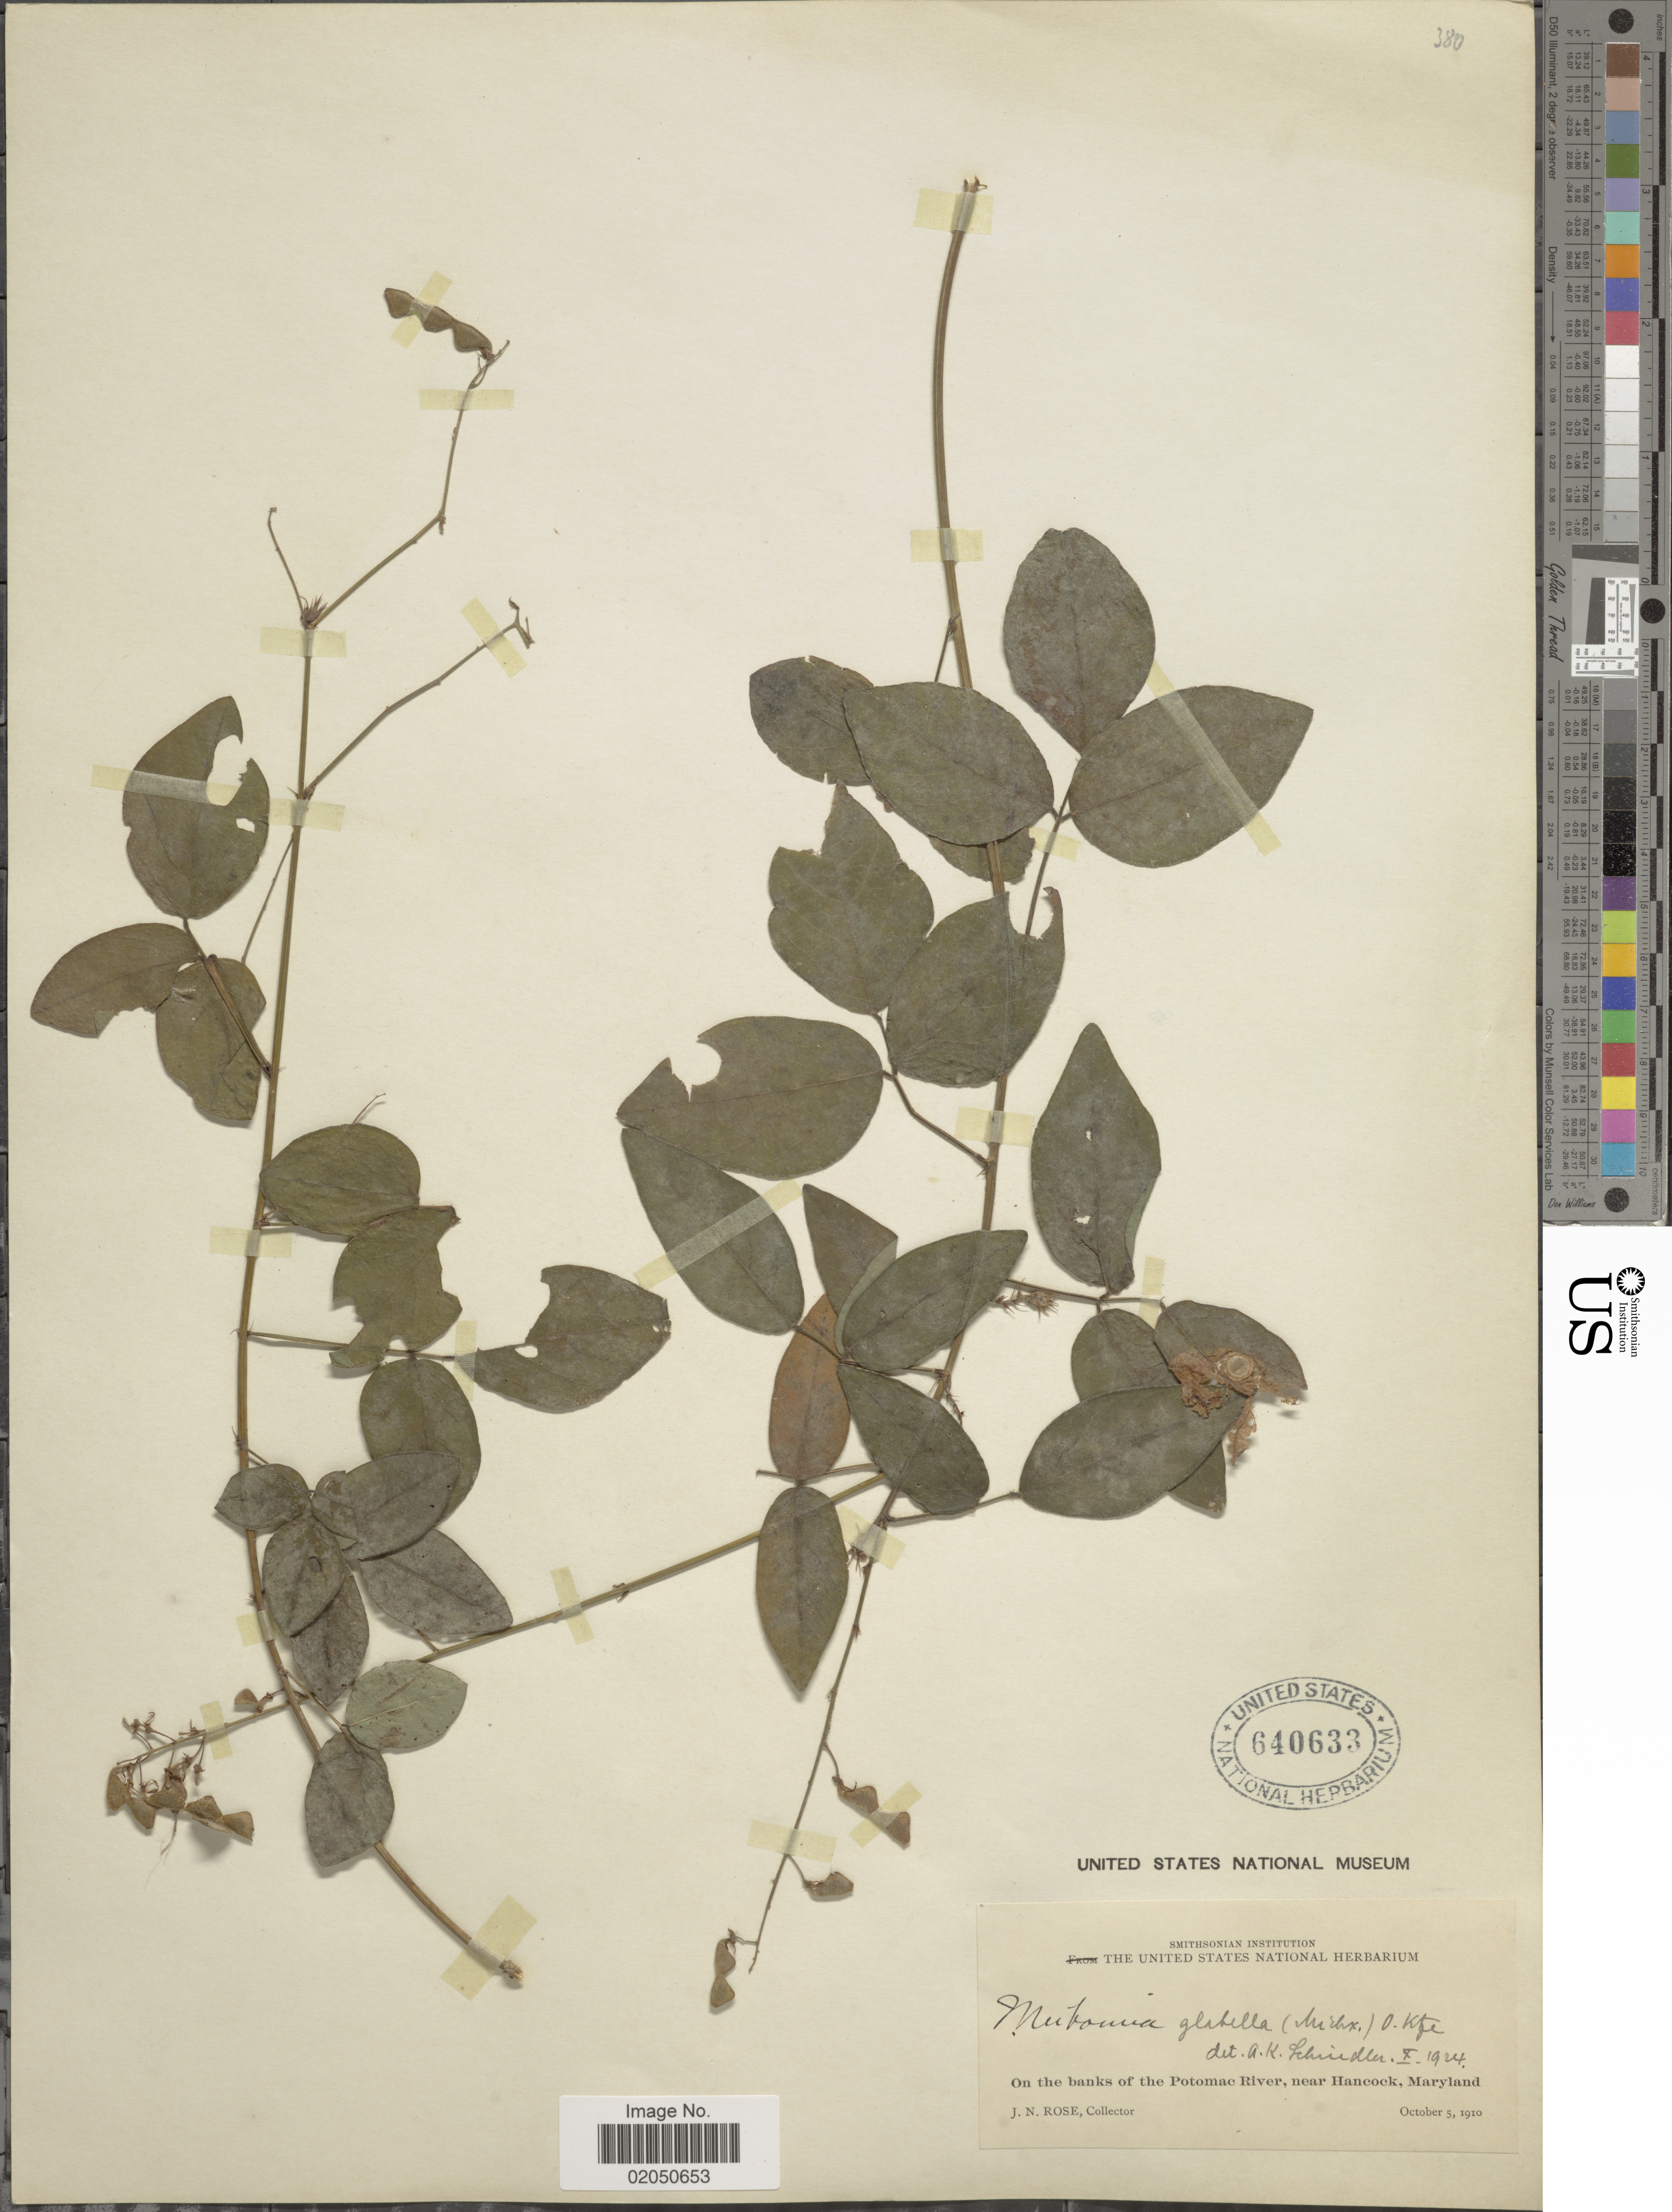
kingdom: Plantae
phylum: Tracheophyta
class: Magnoliopsida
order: Fabales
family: Fabaceae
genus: Desmodium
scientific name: Desmodium glabellum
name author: (Michx.) DC.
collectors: J. N. Rose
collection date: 1910-10-05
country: United States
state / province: Maryland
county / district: Washington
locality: On the banks of the Potomac River, near Hancock, Maryland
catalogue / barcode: US 640633